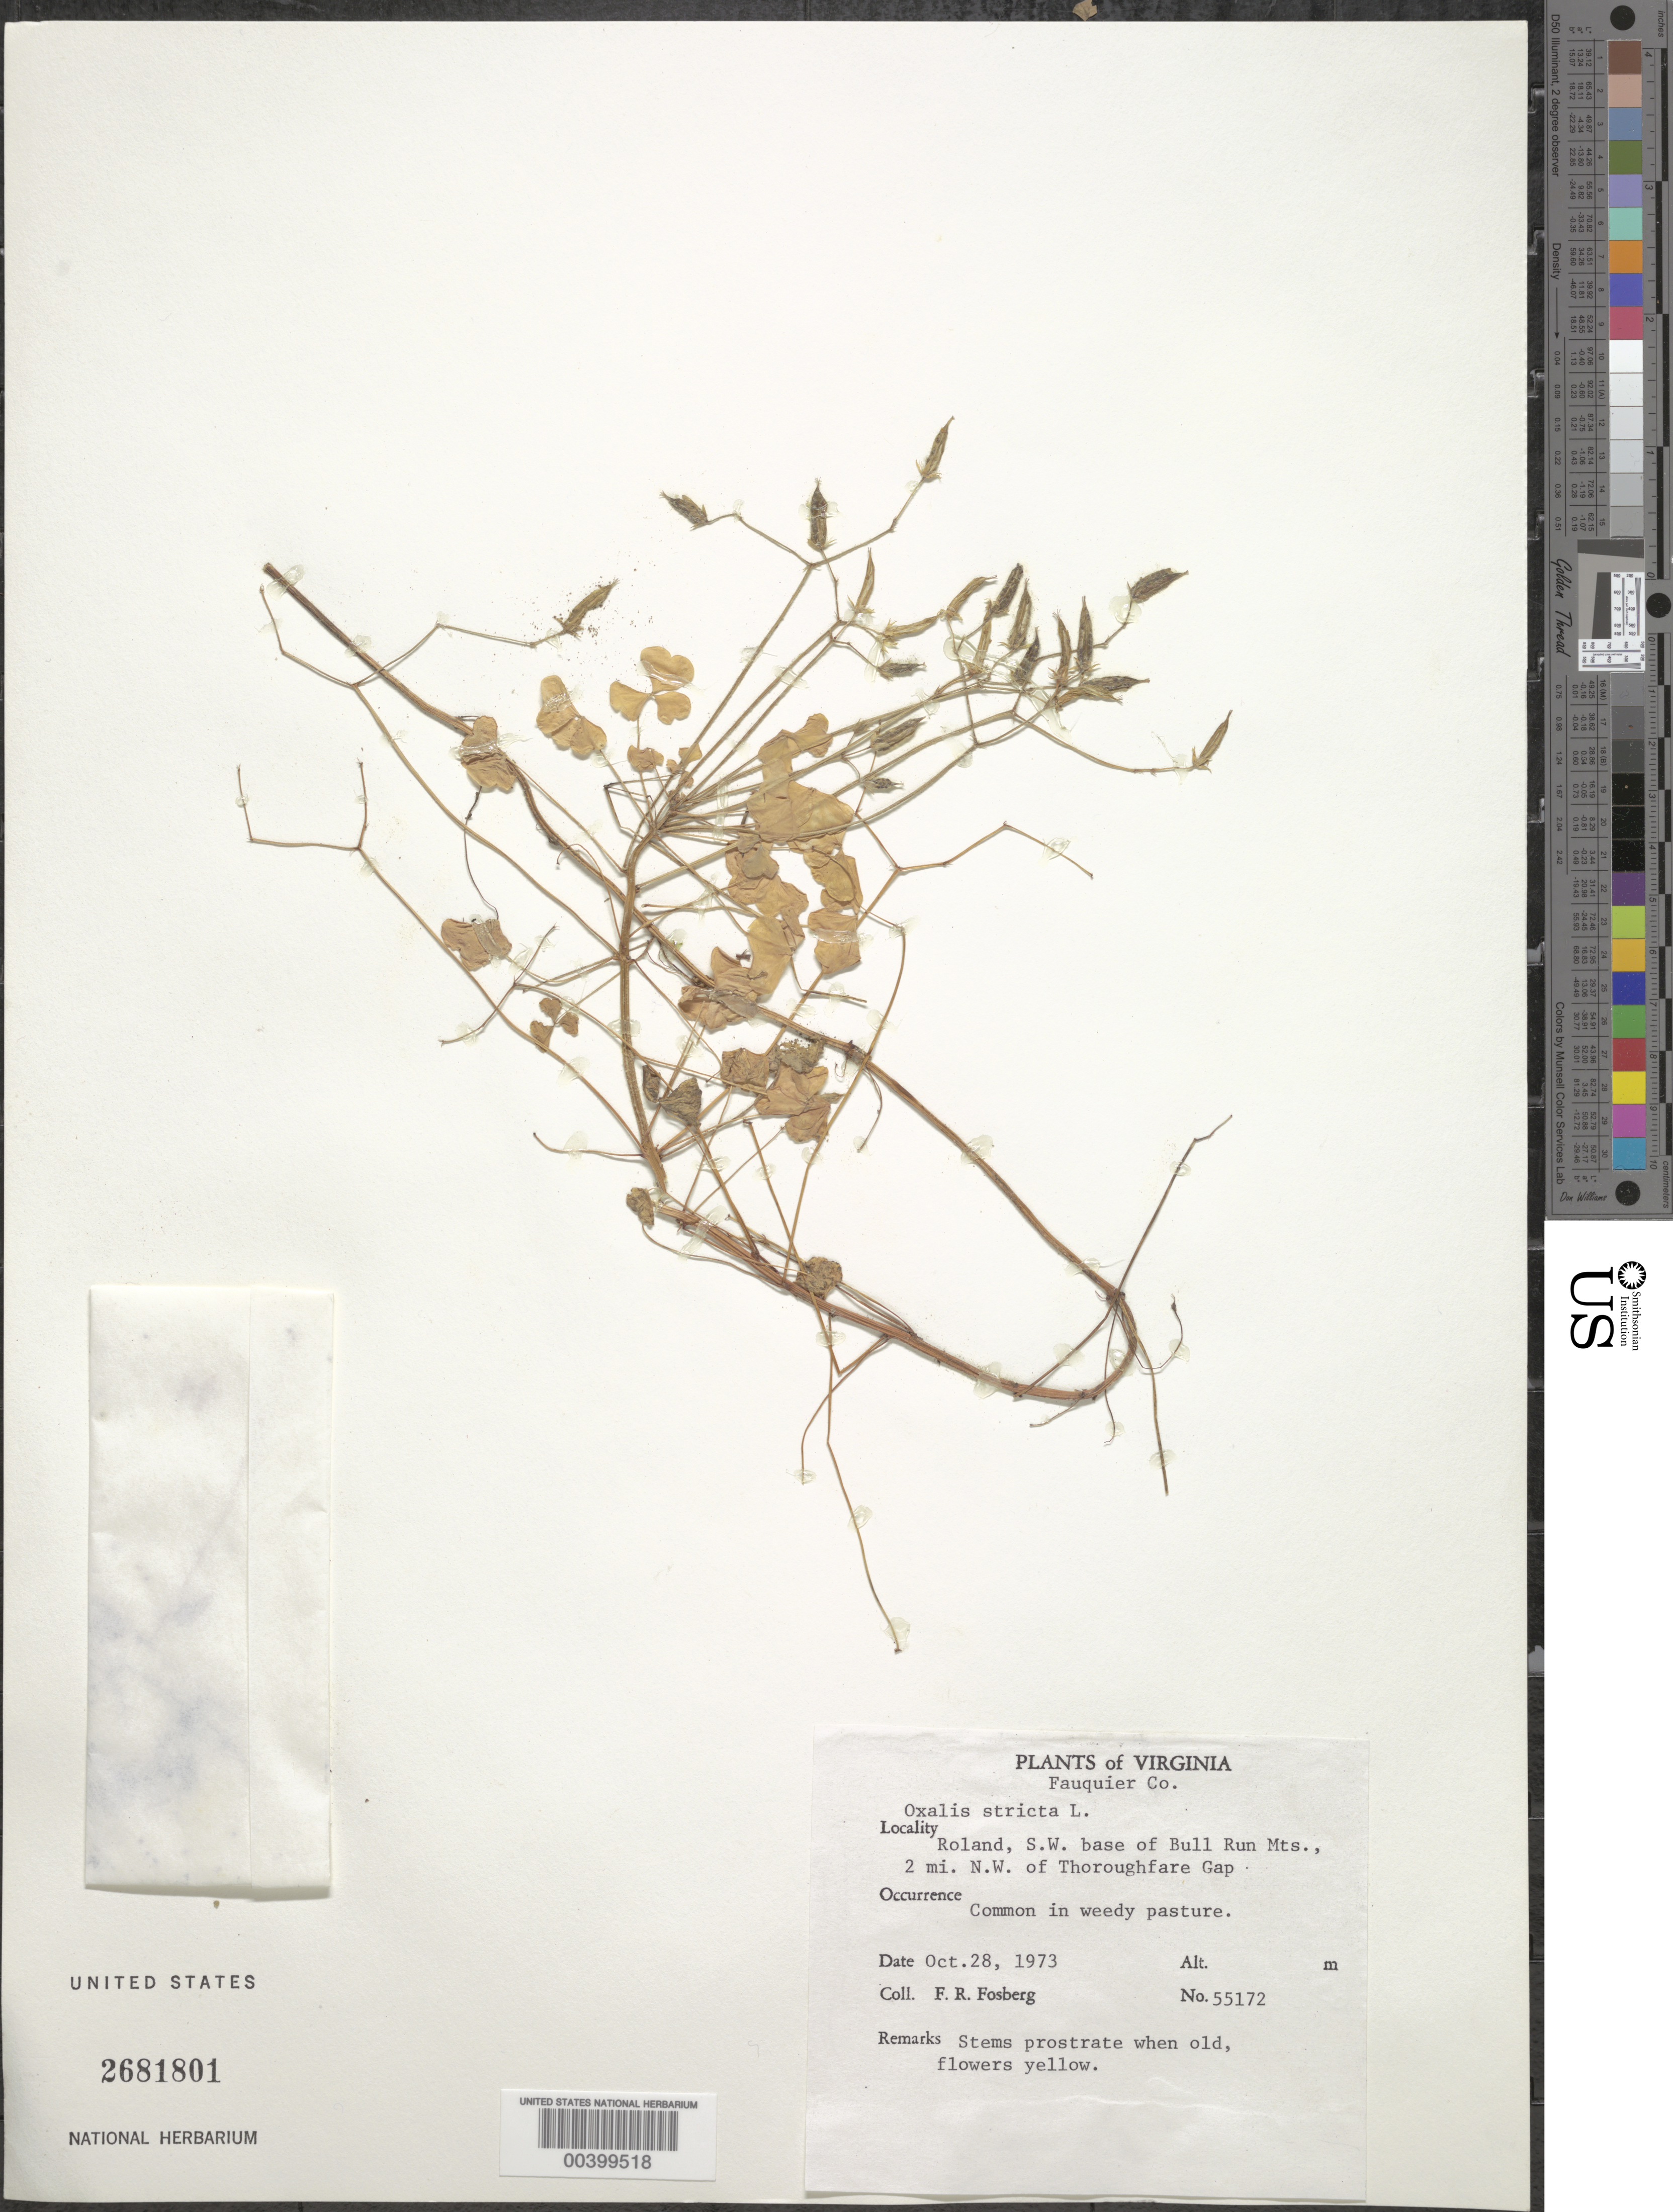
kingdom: Plantae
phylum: Tracheophyta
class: Magnoliopsida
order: Oxalidales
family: Oxalidaceae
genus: Oxalis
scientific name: Oxalis stricta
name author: L.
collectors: F. R. Fosberg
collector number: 55172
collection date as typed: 28 Oct 1973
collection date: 1973-10-28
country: United States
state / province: Virginia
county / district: Fauquier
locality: Roland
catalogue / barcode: US 2681801